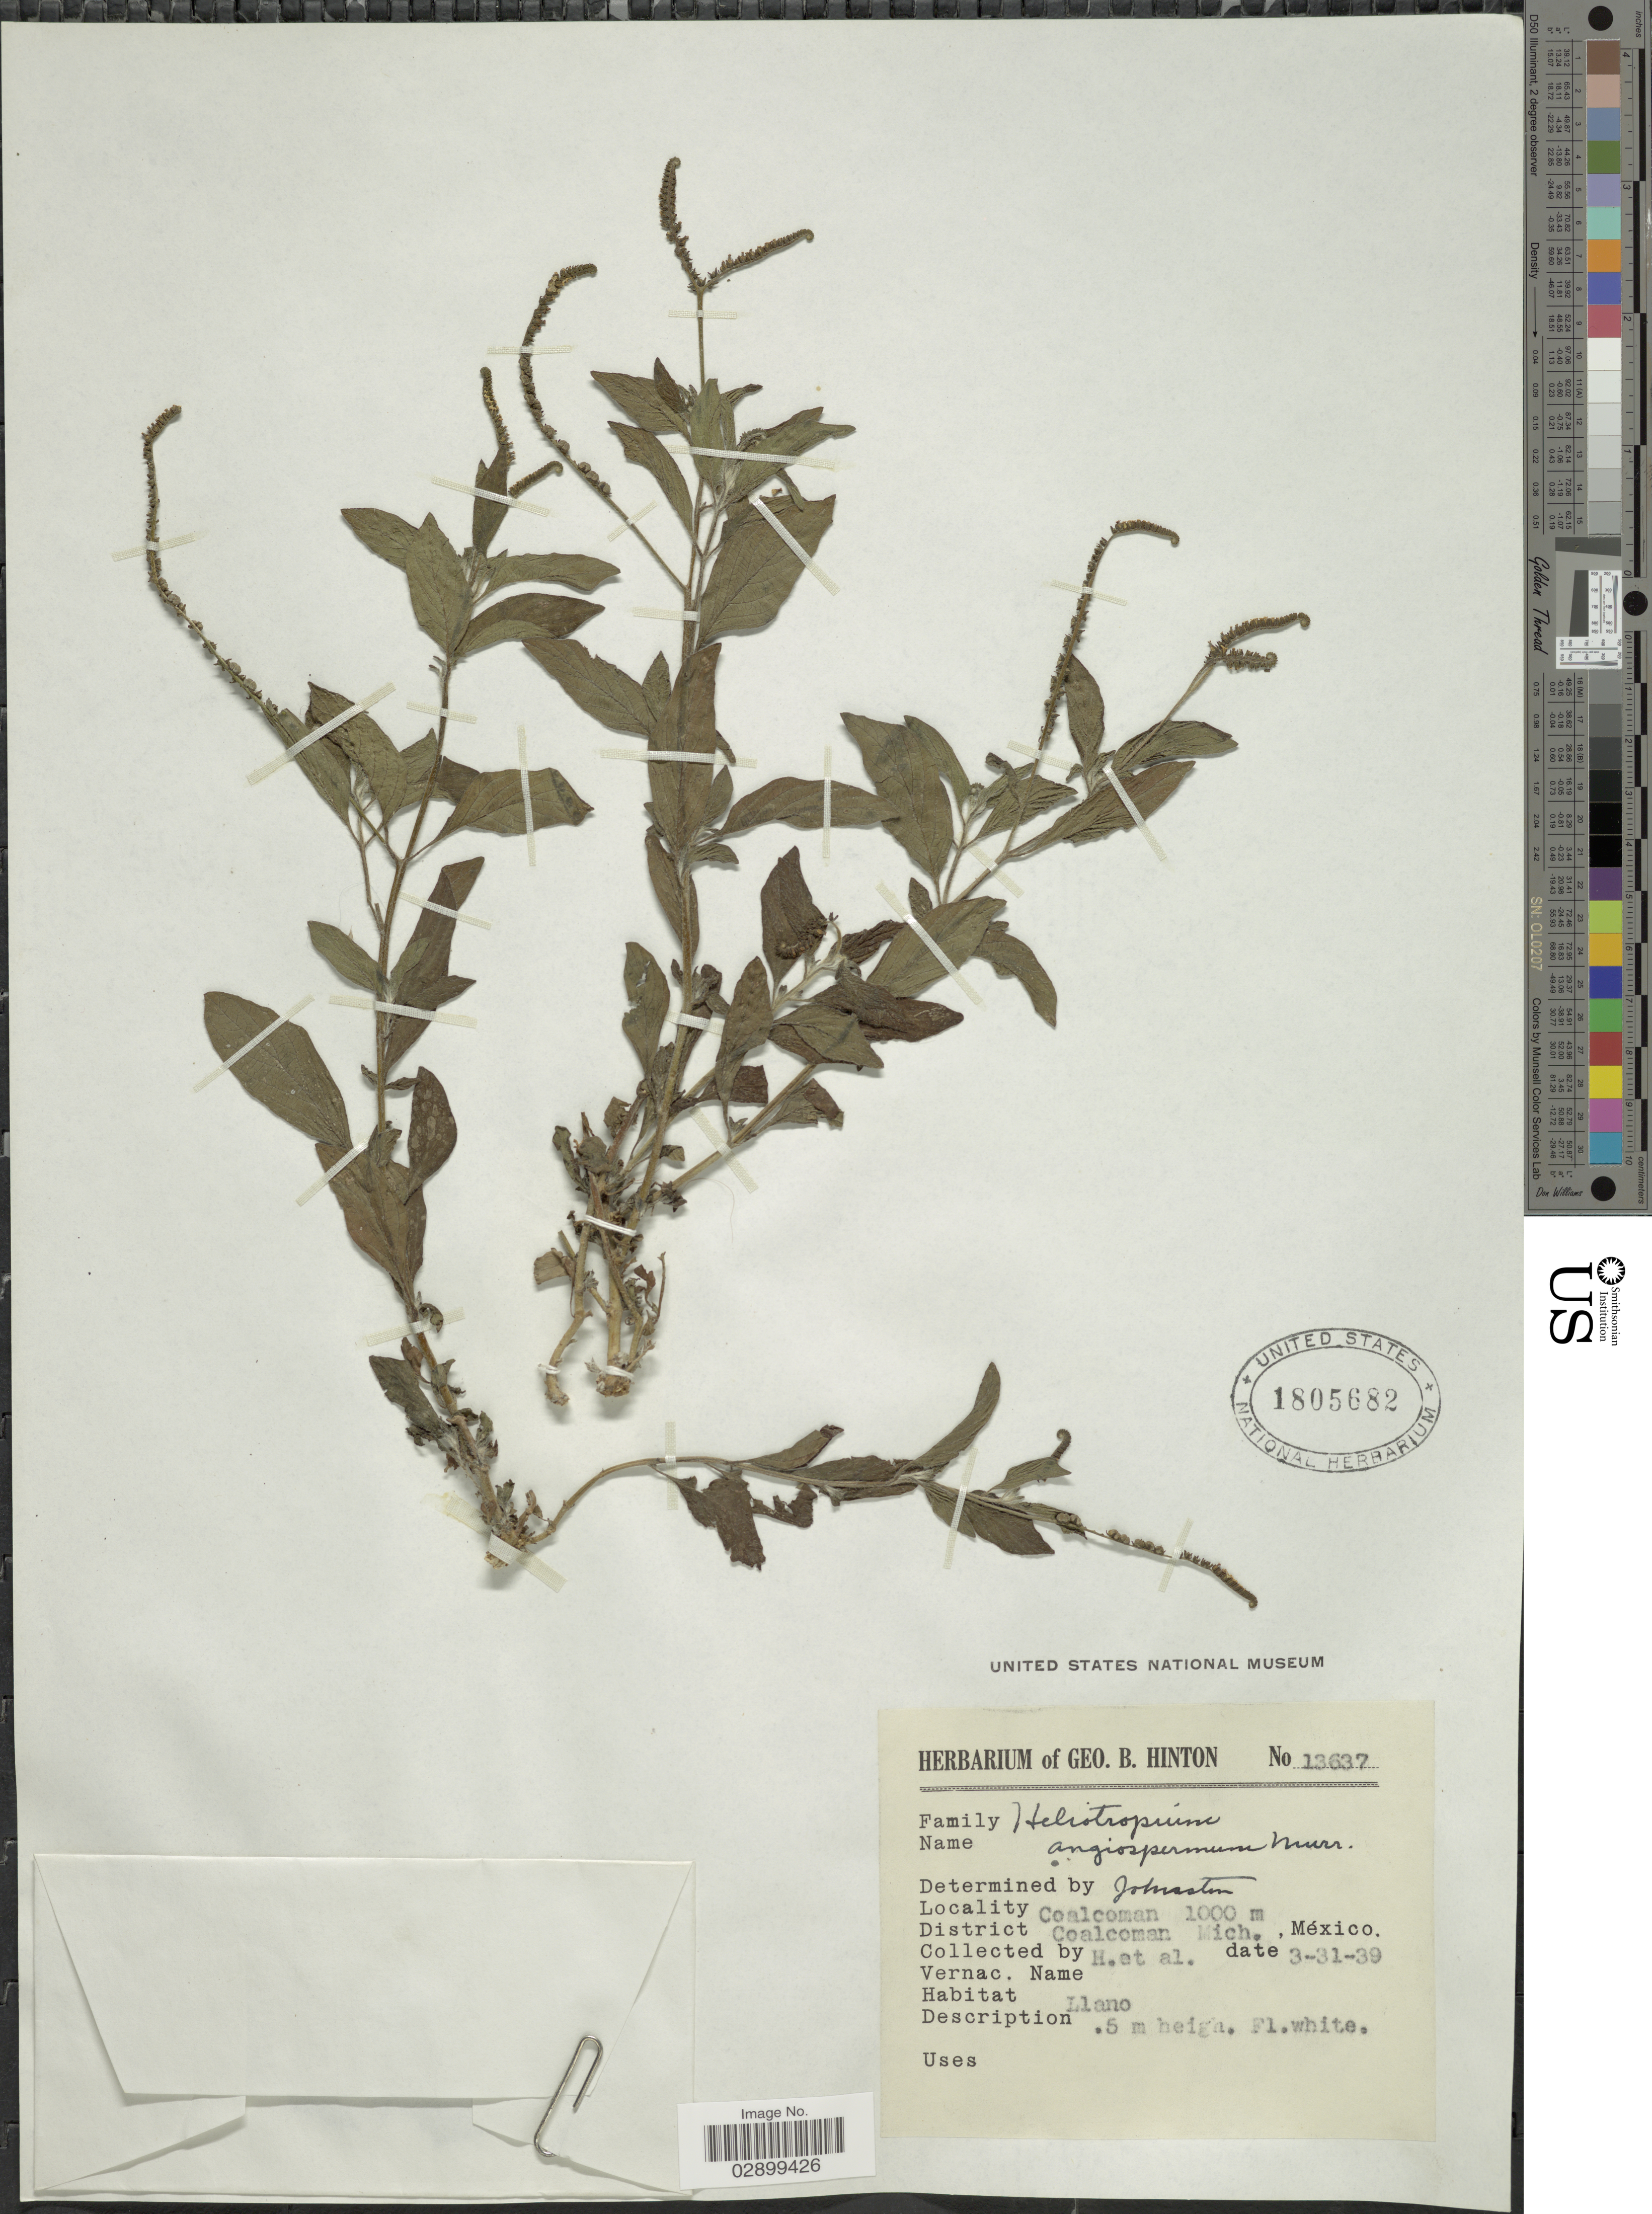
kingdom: Plantae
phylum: Tracheophyta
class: Magnoliopsida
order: Boraginales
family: Heliotropiaceae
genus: Heliotropium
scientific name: Heliotropium angiospermum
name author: Murray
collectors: G. B. Hinton & et al.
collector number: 13637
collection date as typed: Transcribed d/m/y: 31/3/39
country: Mexico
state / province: Michoacán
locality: Coalcoman. District Coalcoman, Mich.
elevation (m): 1000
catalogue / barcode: US 1805682